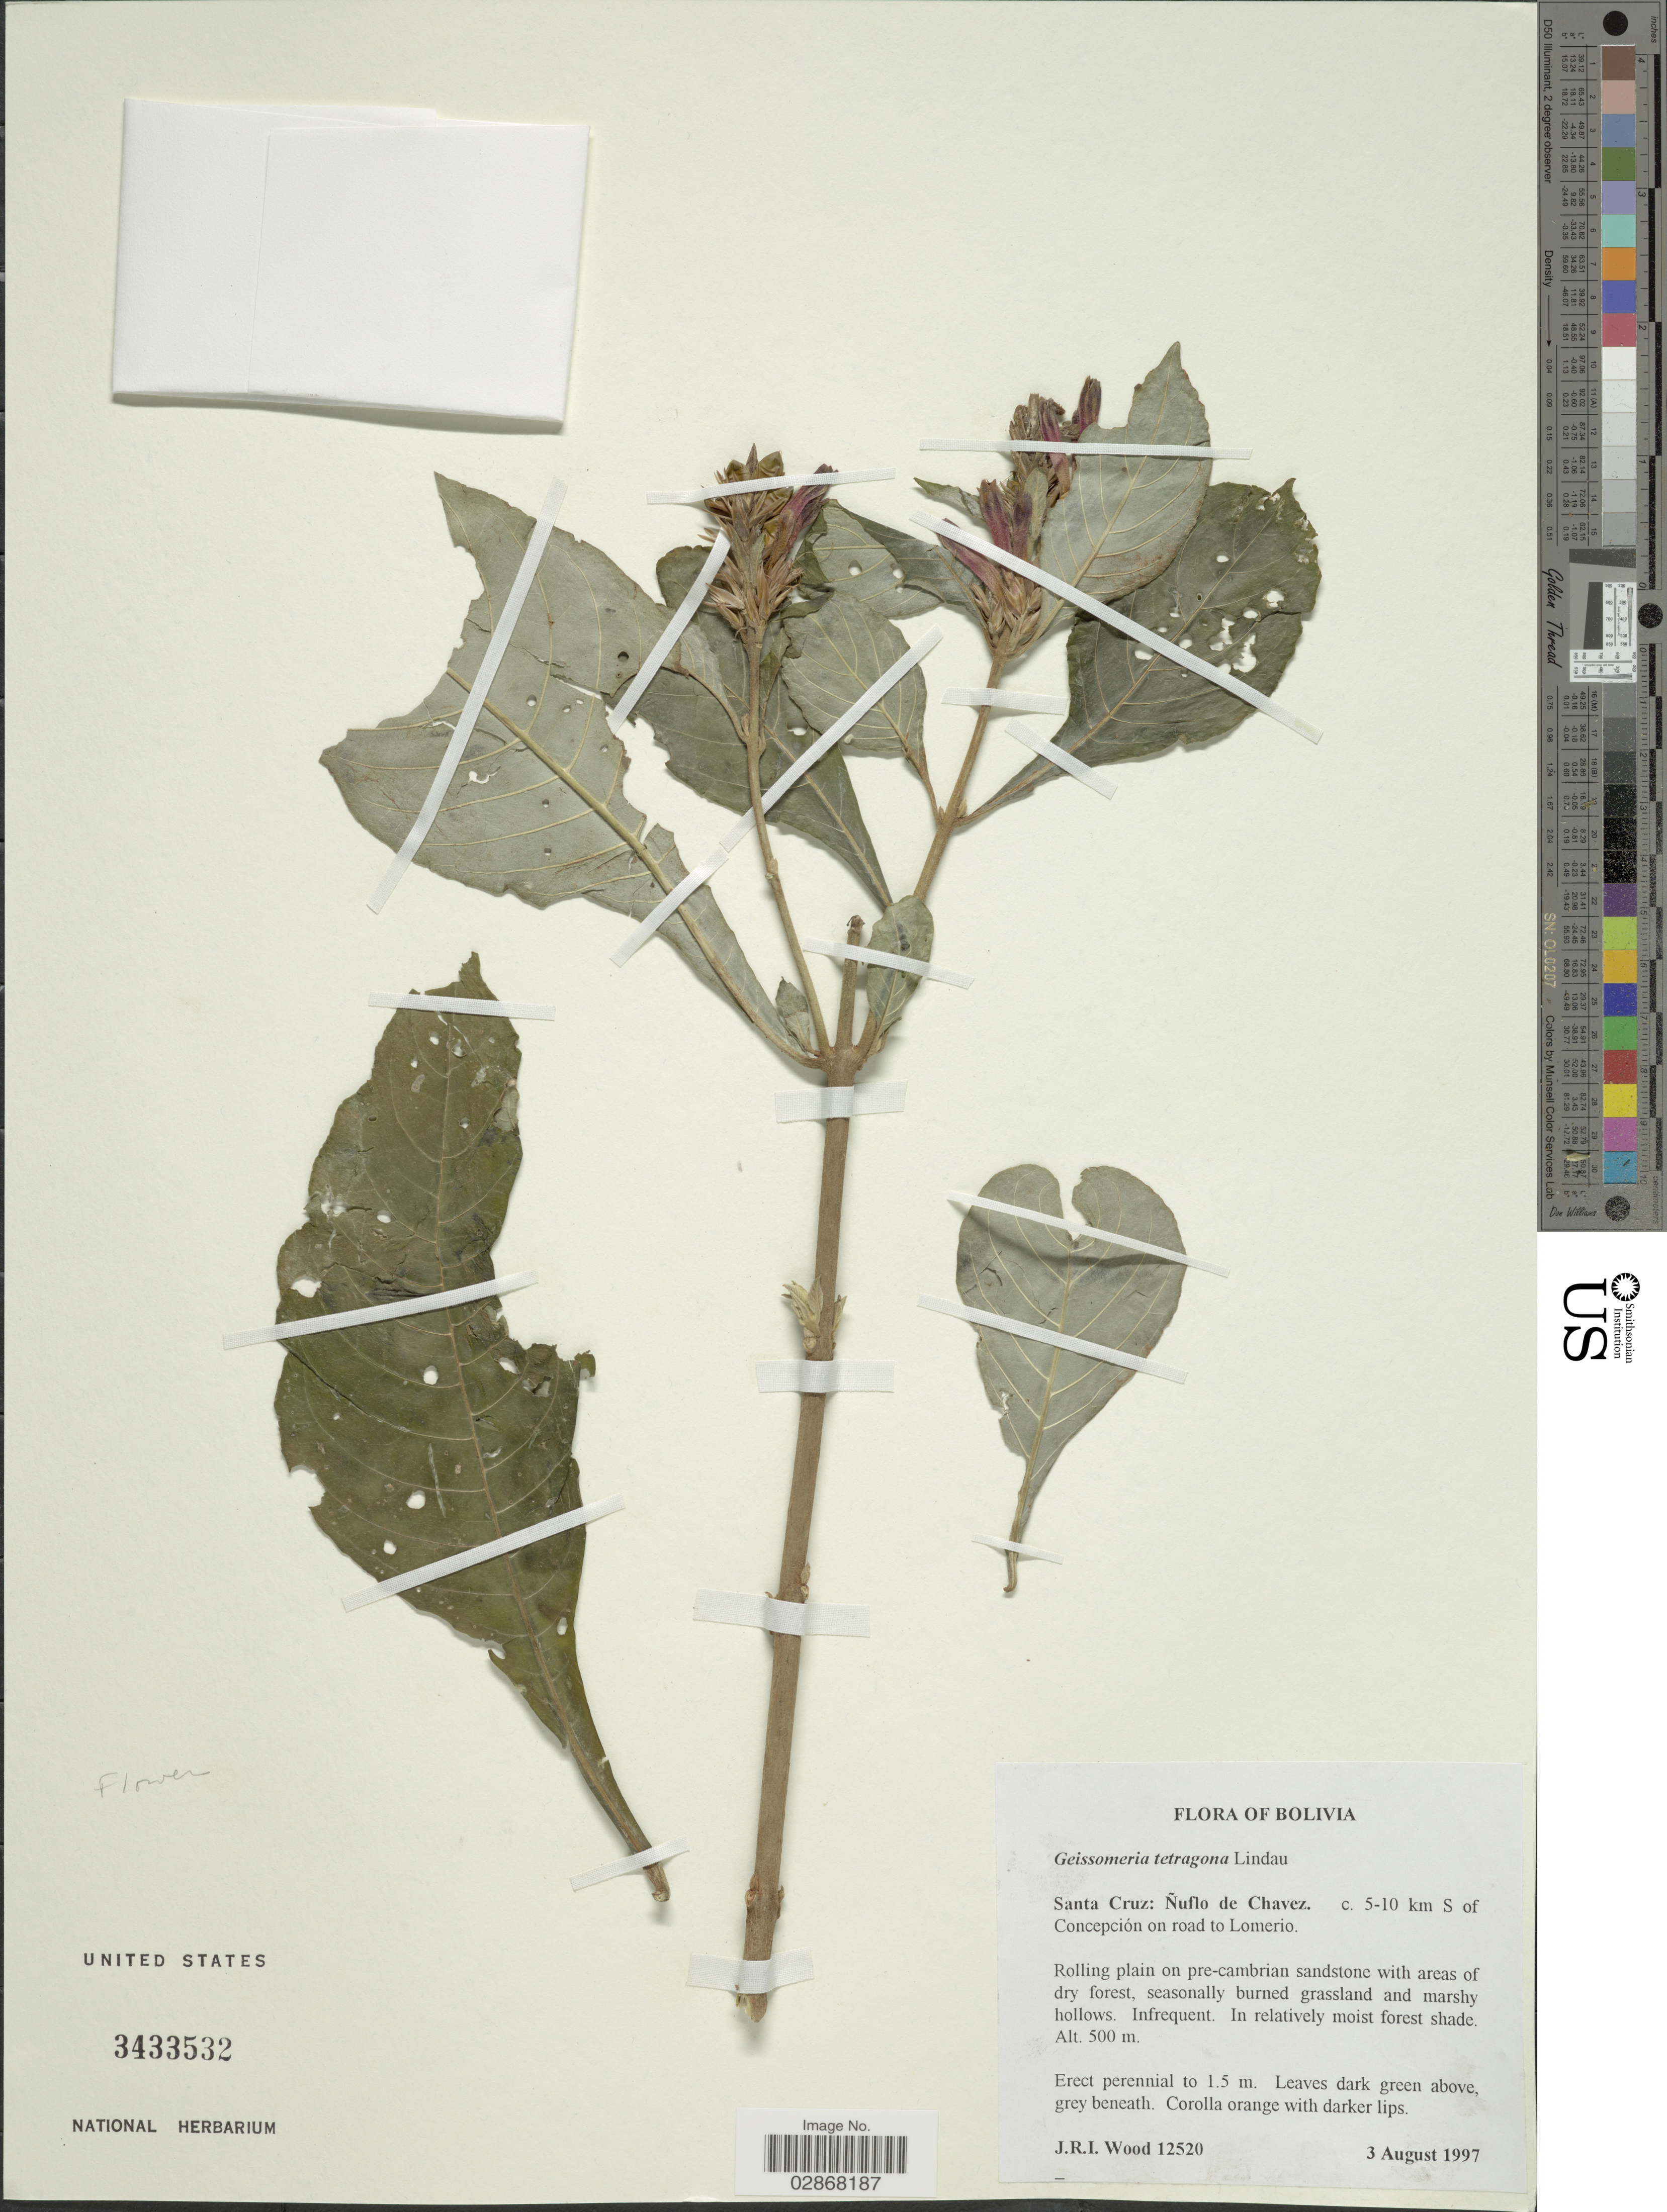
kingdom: Plantae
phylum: Tracheophyta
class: Magnoliopsida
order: Lamiales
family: Acanthaceae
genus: Geissomeria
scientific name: Geissomeria longiflora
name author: Lindl.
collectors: J. R. I. Wood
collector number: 12520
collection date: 1997-08-03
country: Bolivia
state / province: Santa Cruz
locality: Ñuflo de Chavez. c. 5-10 km S of Concepción on road to Lomerio.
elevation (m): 500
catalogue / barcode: US 3433532